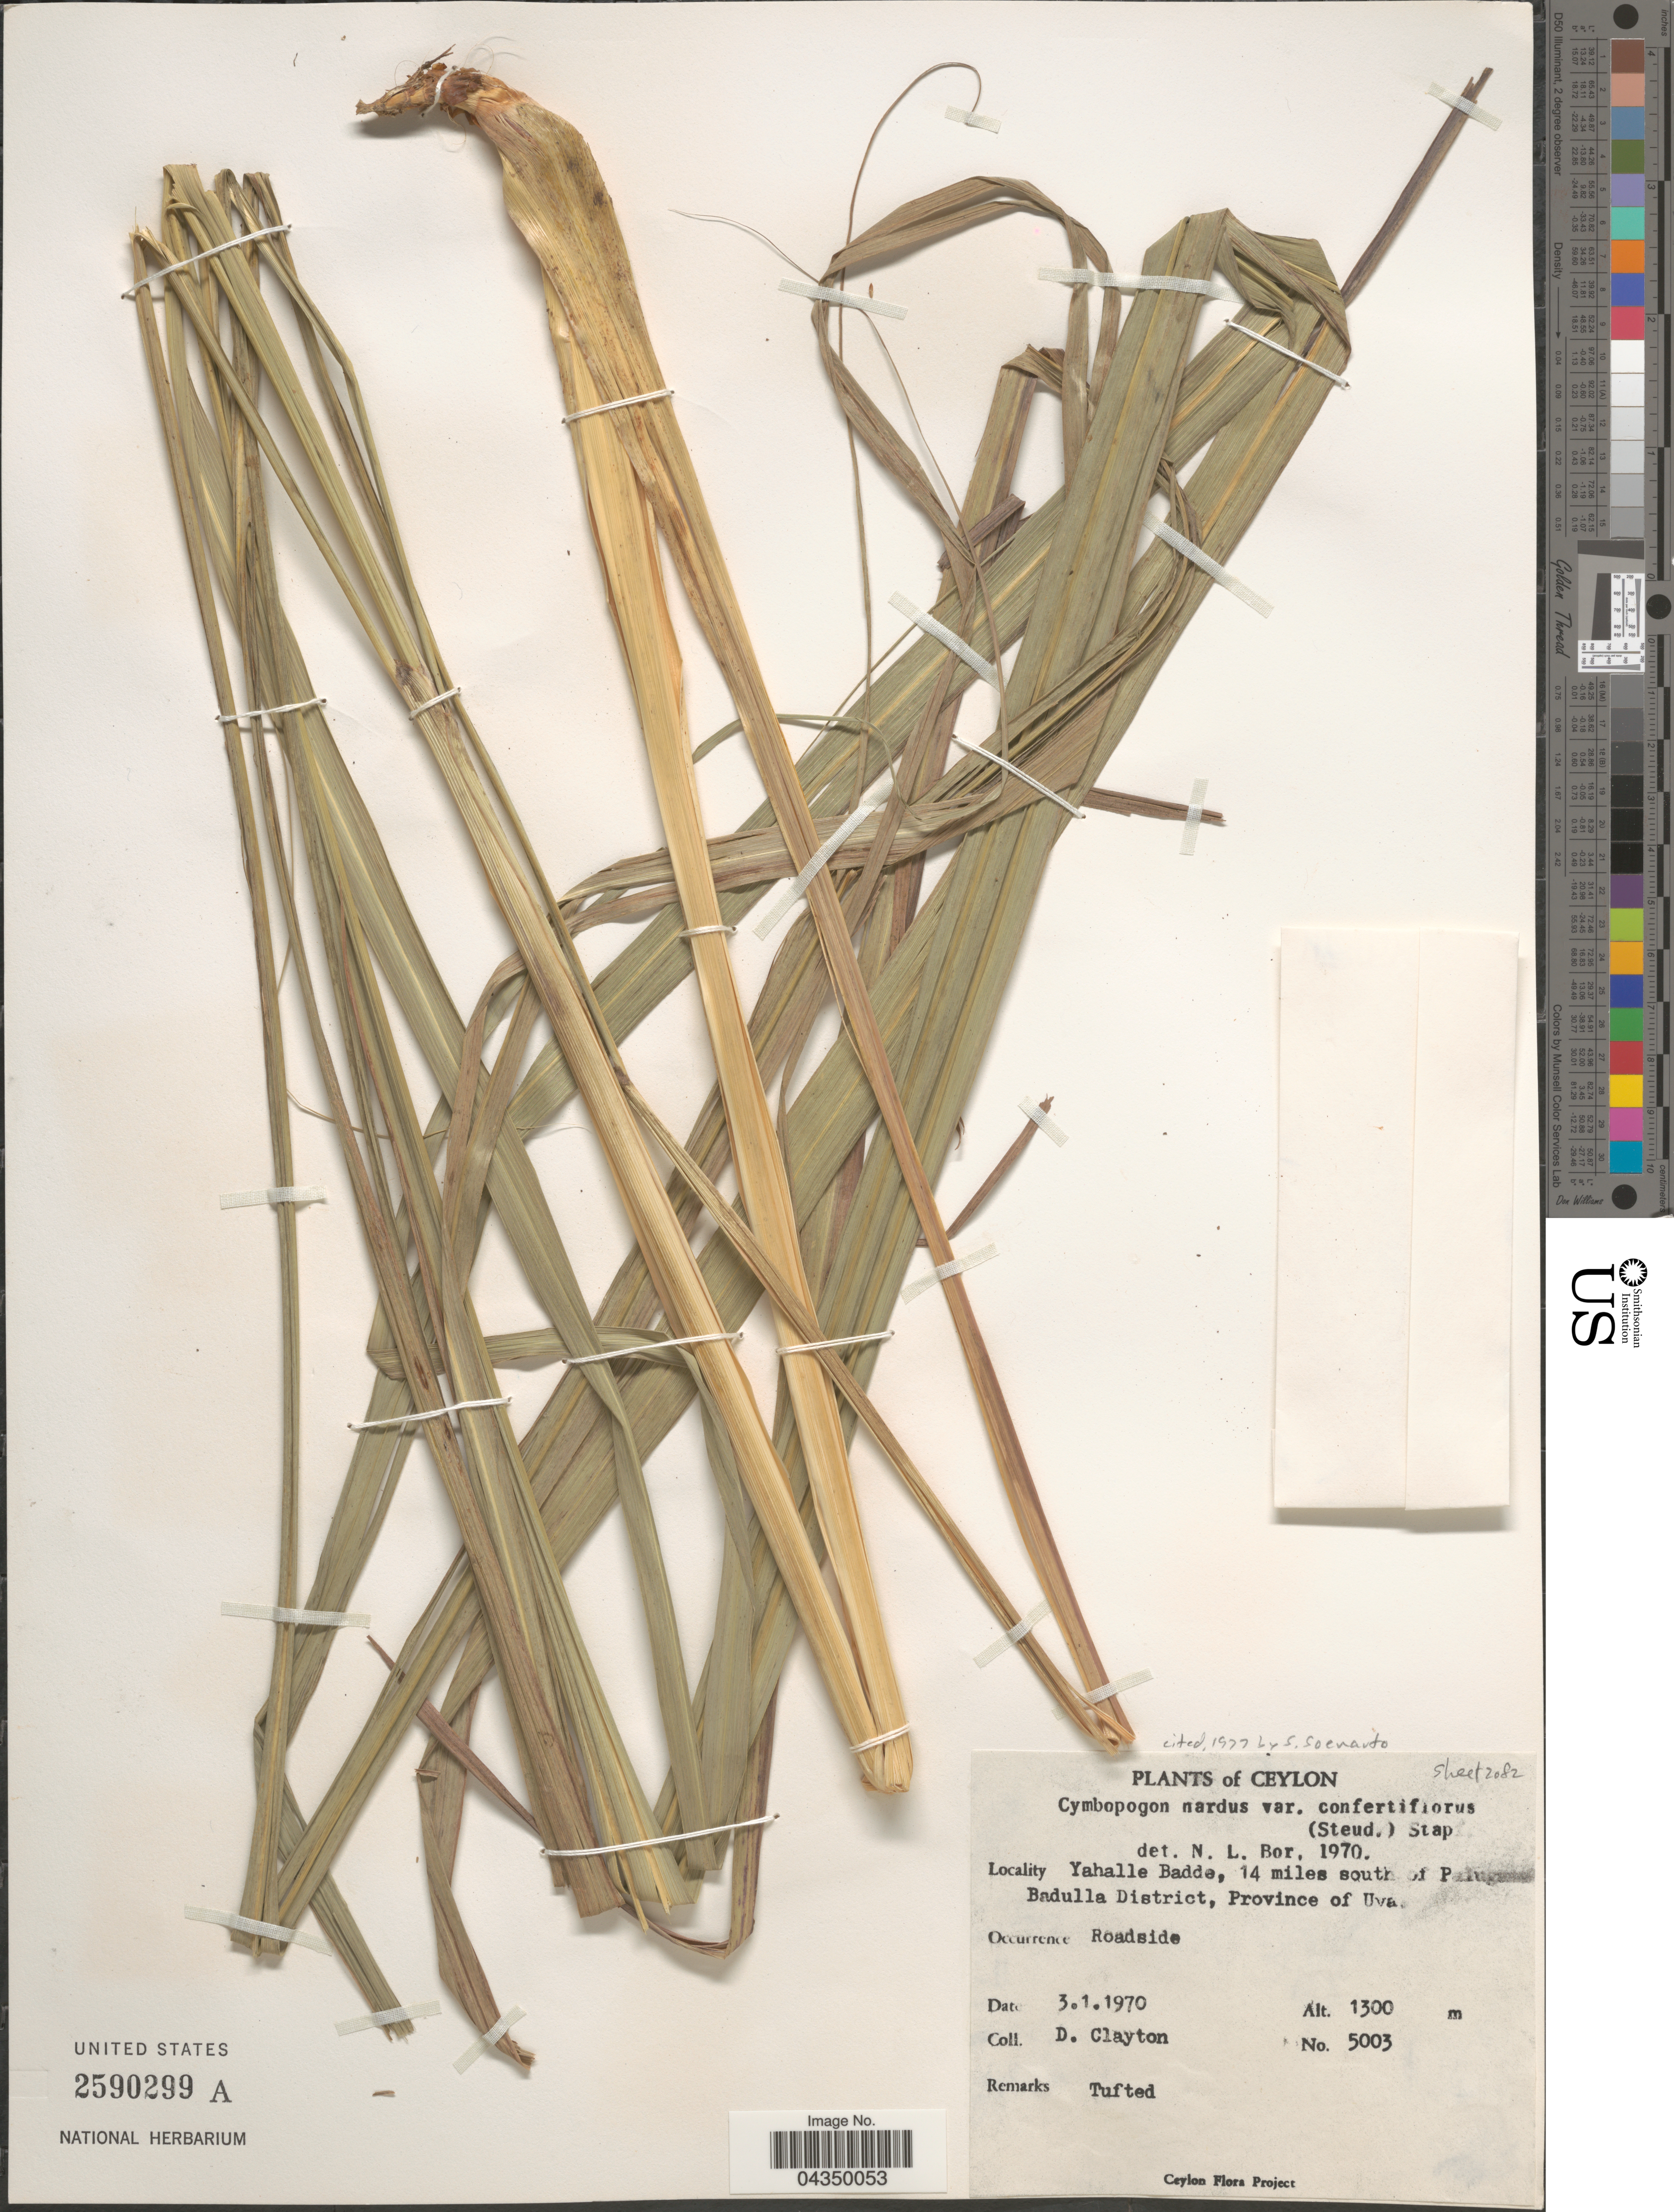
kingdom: Plantae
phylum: Tracheophyta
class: Liliopsida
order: Poales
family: Poaceae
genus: Cymbopogon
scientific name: Cymbopogon nardus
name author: (L.) Rendle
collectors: D. Clayton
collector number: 5003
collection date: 1970-01-03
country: Sri Lanka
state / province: Uva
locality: Ceylon. Yahalle Badde, 14 miles south of Palu [illegible text] Badulla District, Province of Uva. Roadside.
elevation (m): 1300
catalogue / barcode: US 2590299A